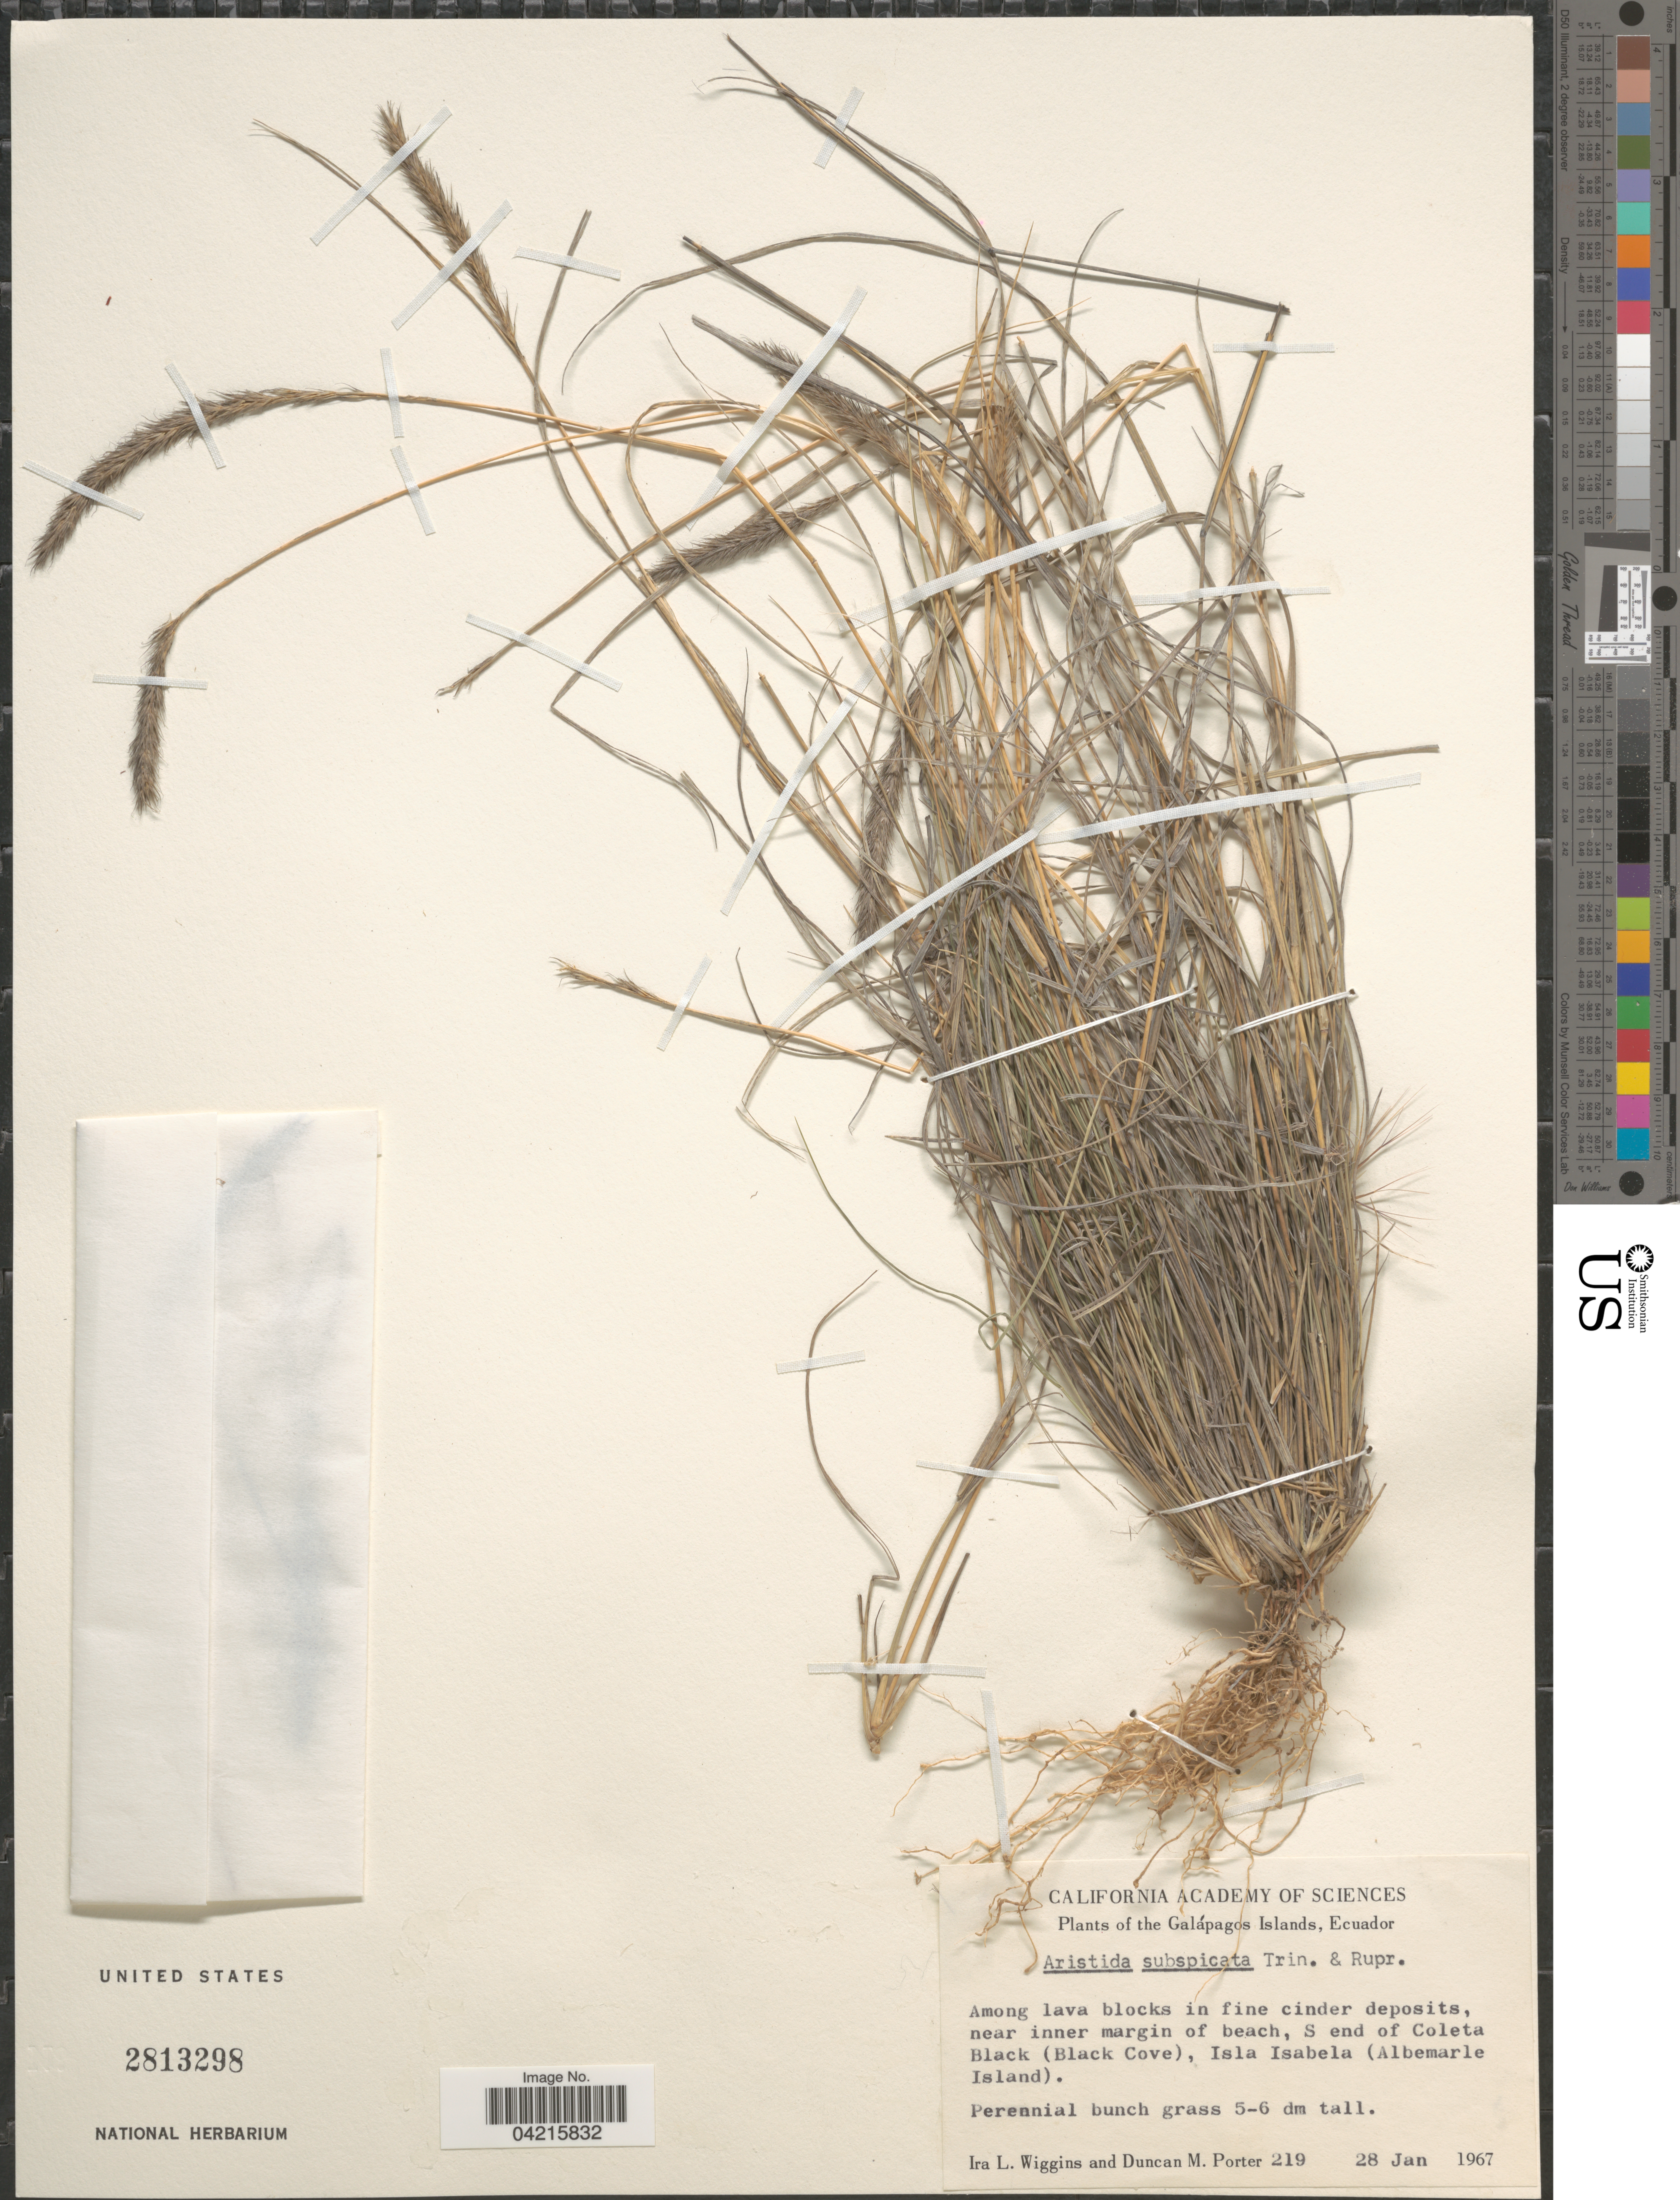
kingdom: Plantae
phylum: Tracheophyta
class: Liliopsida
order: Poales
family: Poaceae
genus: Aristida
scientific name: Aristida subspicata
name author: Trin. & Rupr.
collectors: I. L. Wiggins & D. M. Porter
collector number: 219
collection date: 1967-01-28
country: Ecuador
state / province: Colón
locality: Galápagos Islands. Near inner margin of beach, S end of Coleta Black (Black Cove), Isla Isabela (Albemarle Island).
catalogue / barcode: US 2813298